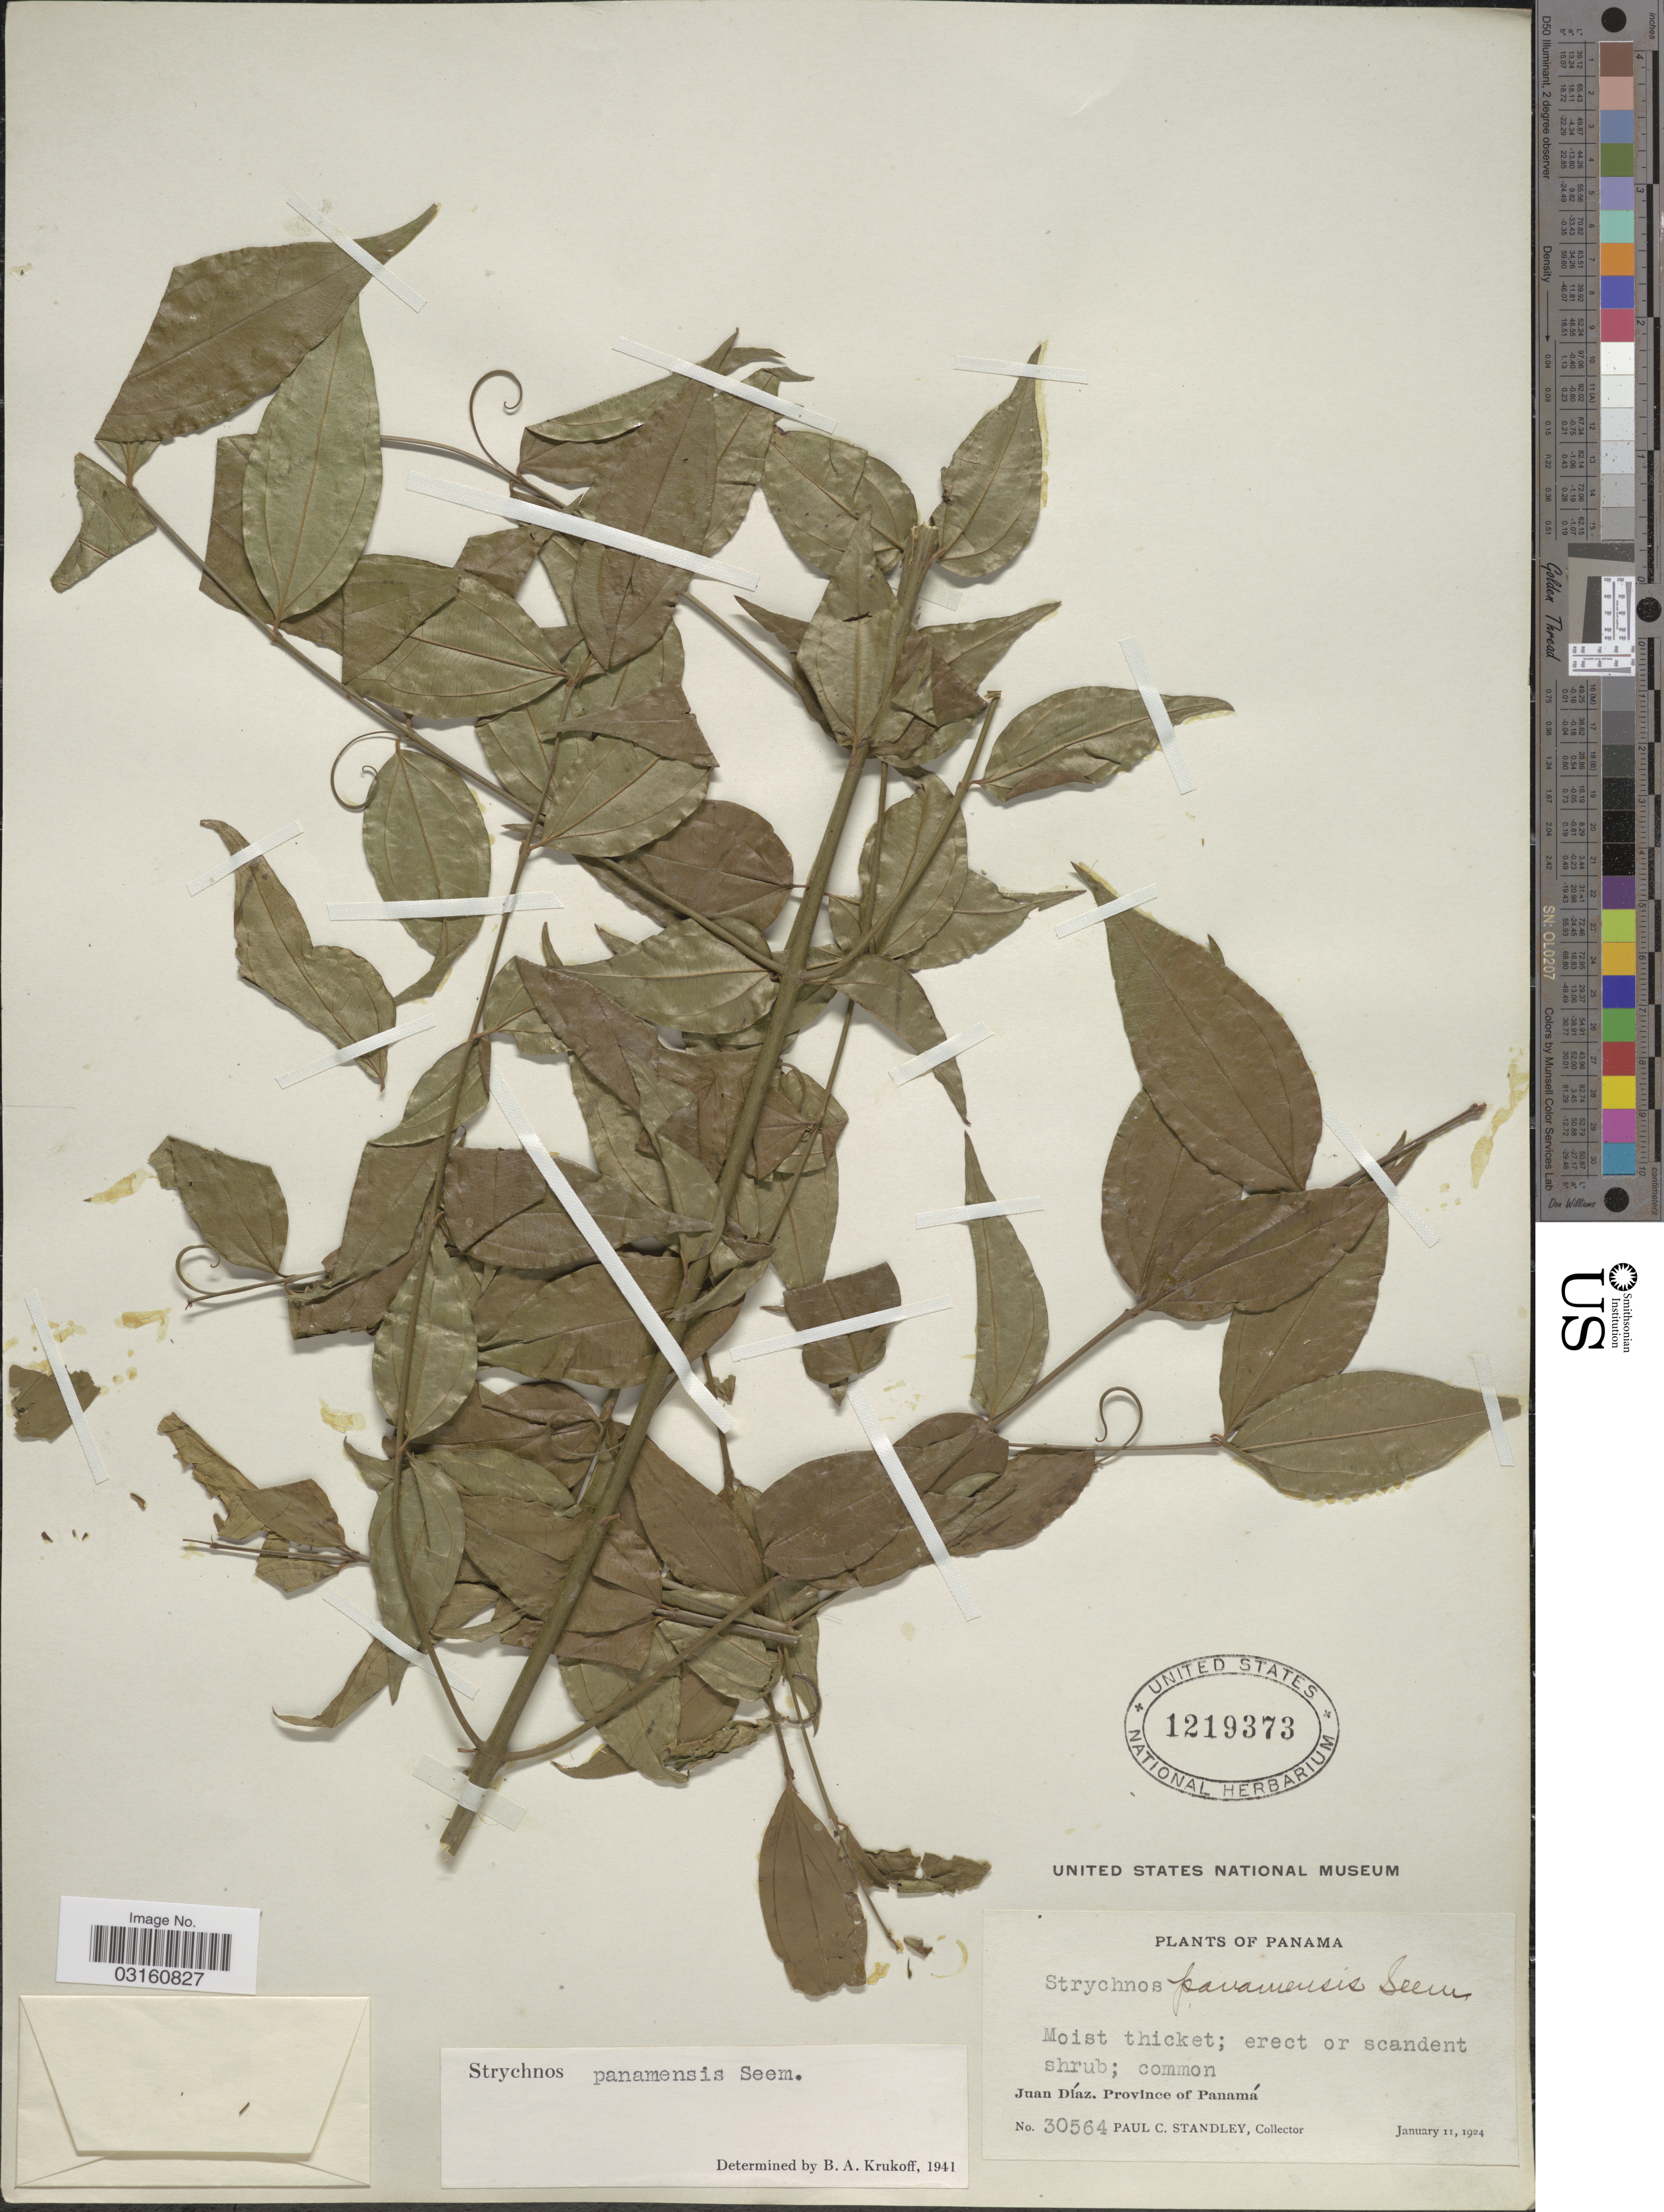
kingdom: Plantae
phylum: Tracheophyta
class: Magnoliopsida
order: Gentianales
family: Loganiaceae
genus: Strychnos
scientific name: Strychnos panamensis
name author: Seem.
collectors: P. C. Standley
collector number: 30564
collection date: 1924-01-11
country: Panama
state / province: Panamá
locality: Juan Díaz.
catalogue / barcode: US 1219373